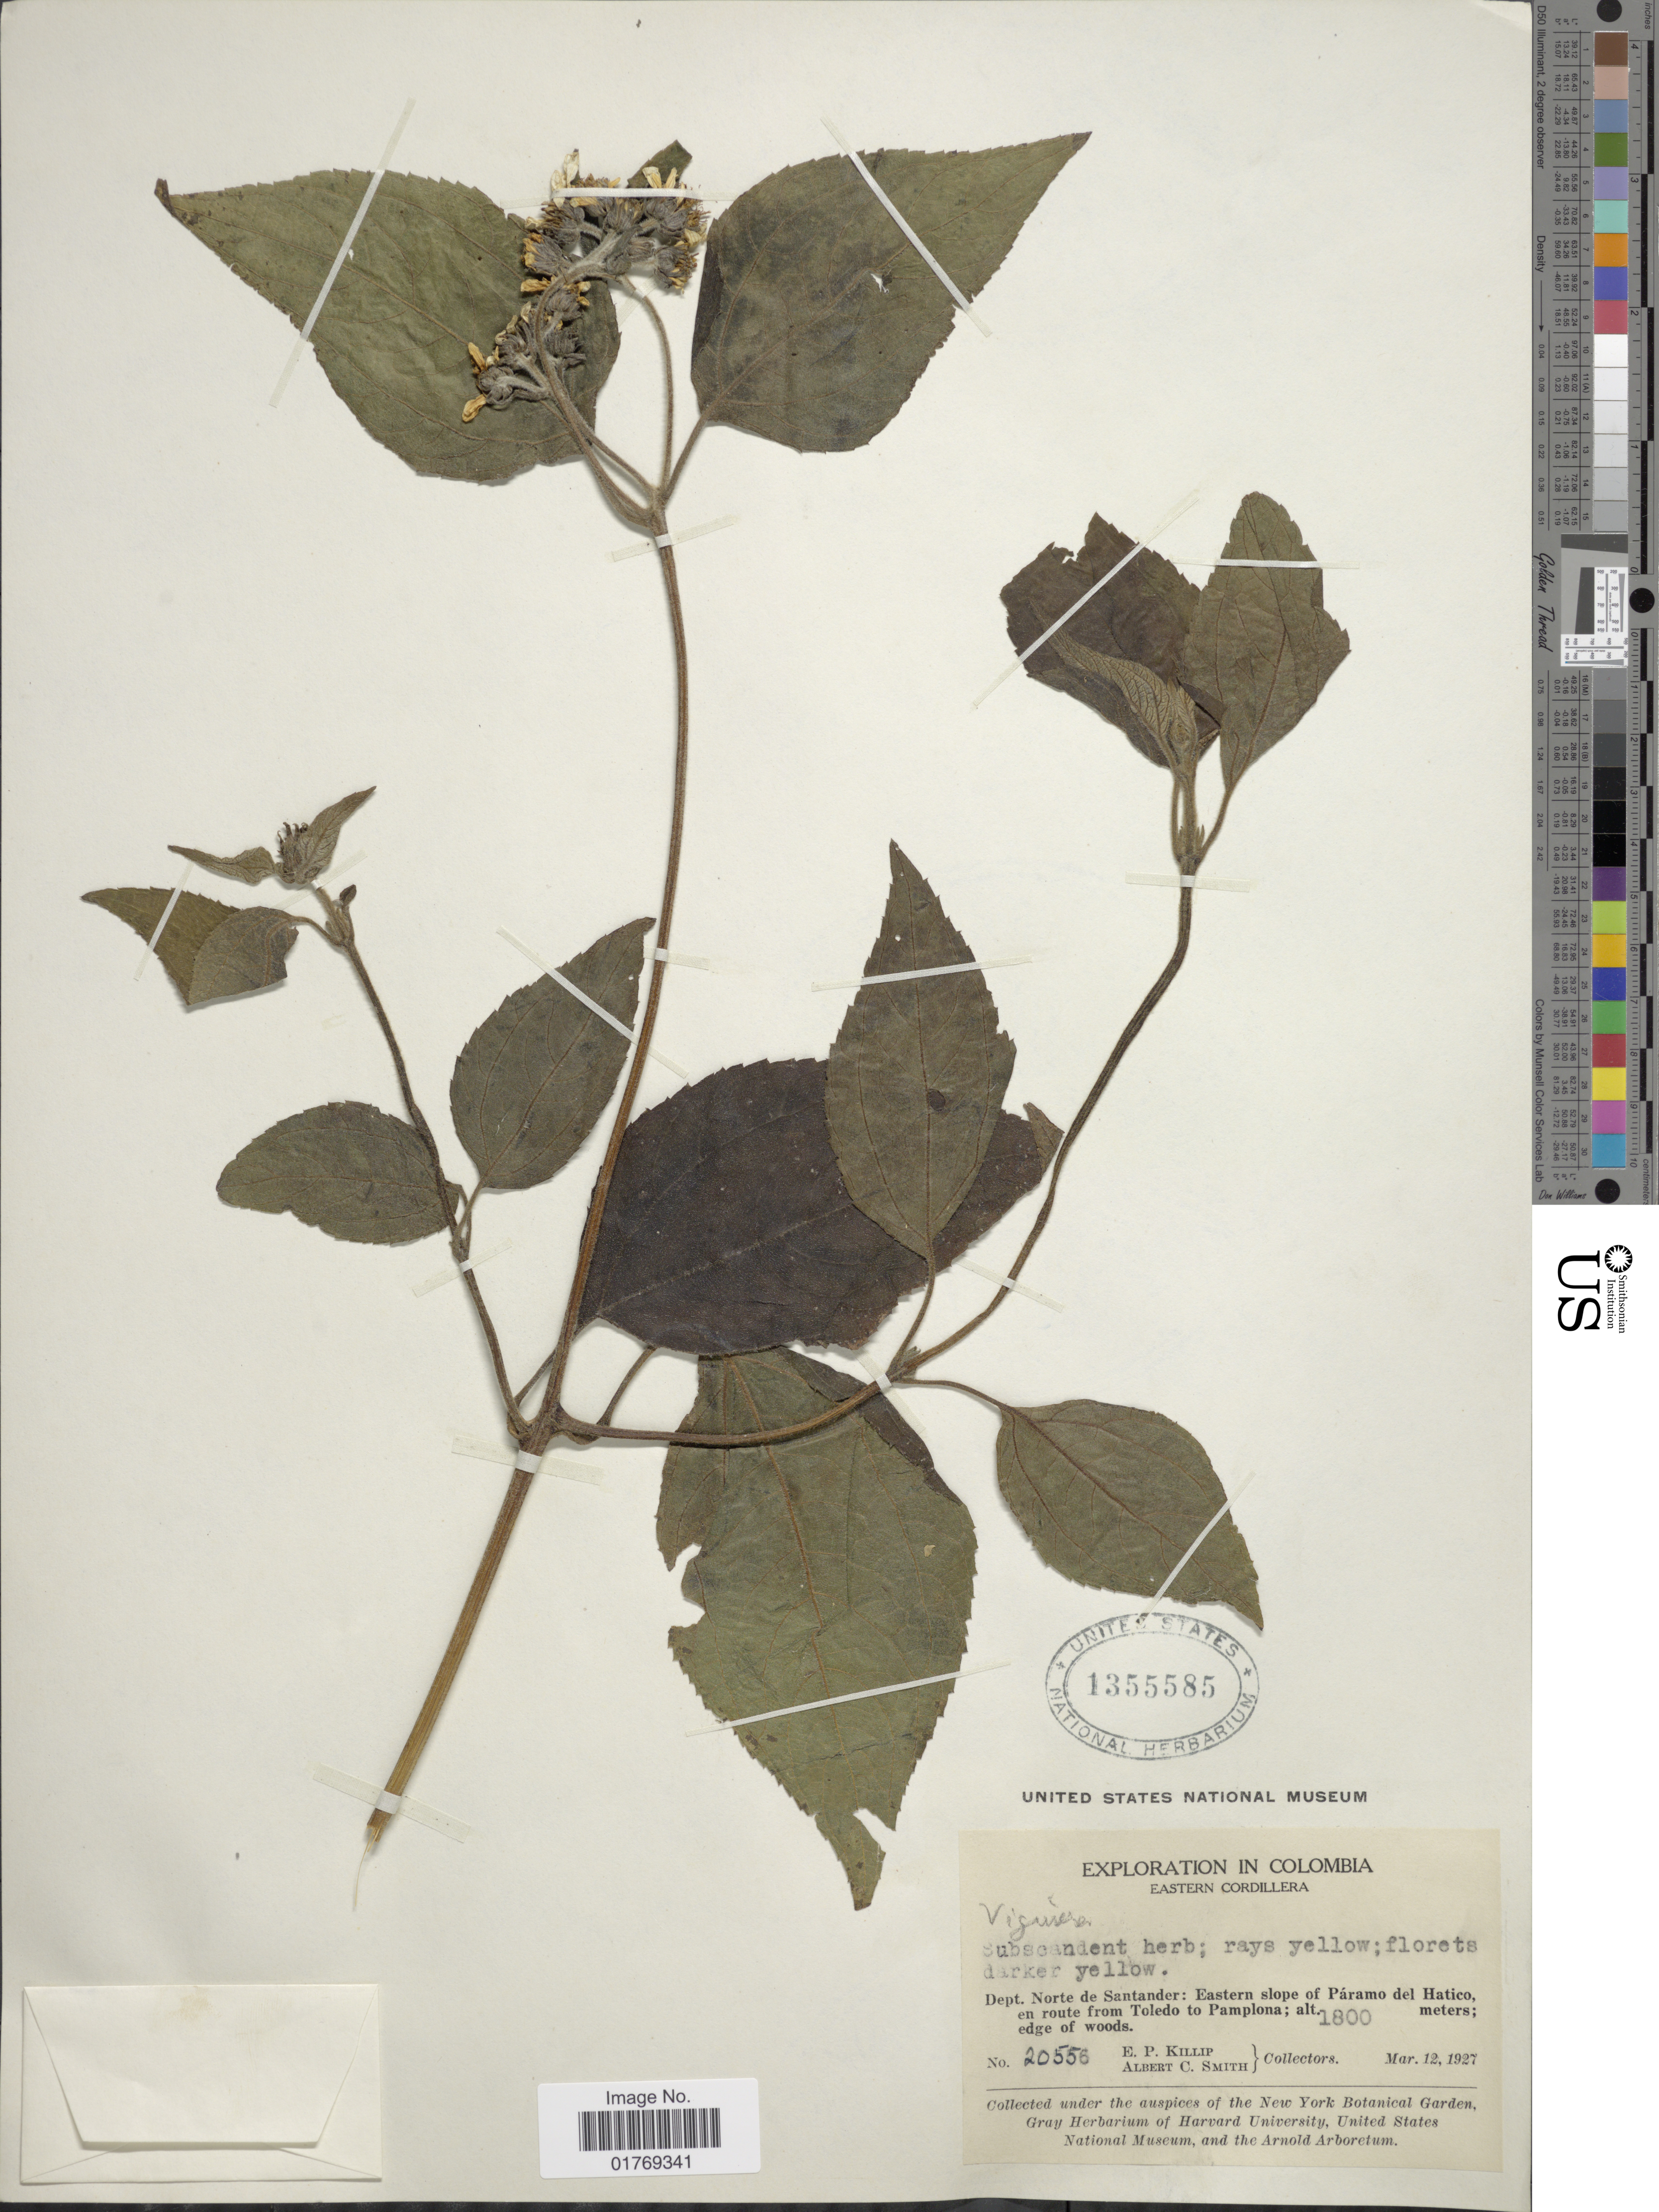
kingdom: Plantae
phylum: Tracheophyta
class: Magnoliopsida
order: Asterales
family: Asteraceae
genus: Viguiera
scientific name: Viguiera sp.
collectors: E. P. Killip & A. C. Smith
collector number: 20556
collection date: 1927-03-12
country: Colombia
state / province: Norte de Santander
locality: Eastern Cordillera. Dept. Norte de Santander: Eastern slope of Páramo del Hatico, en route from Toledo to Pamplona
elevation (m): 1800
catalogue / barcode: US 1355585